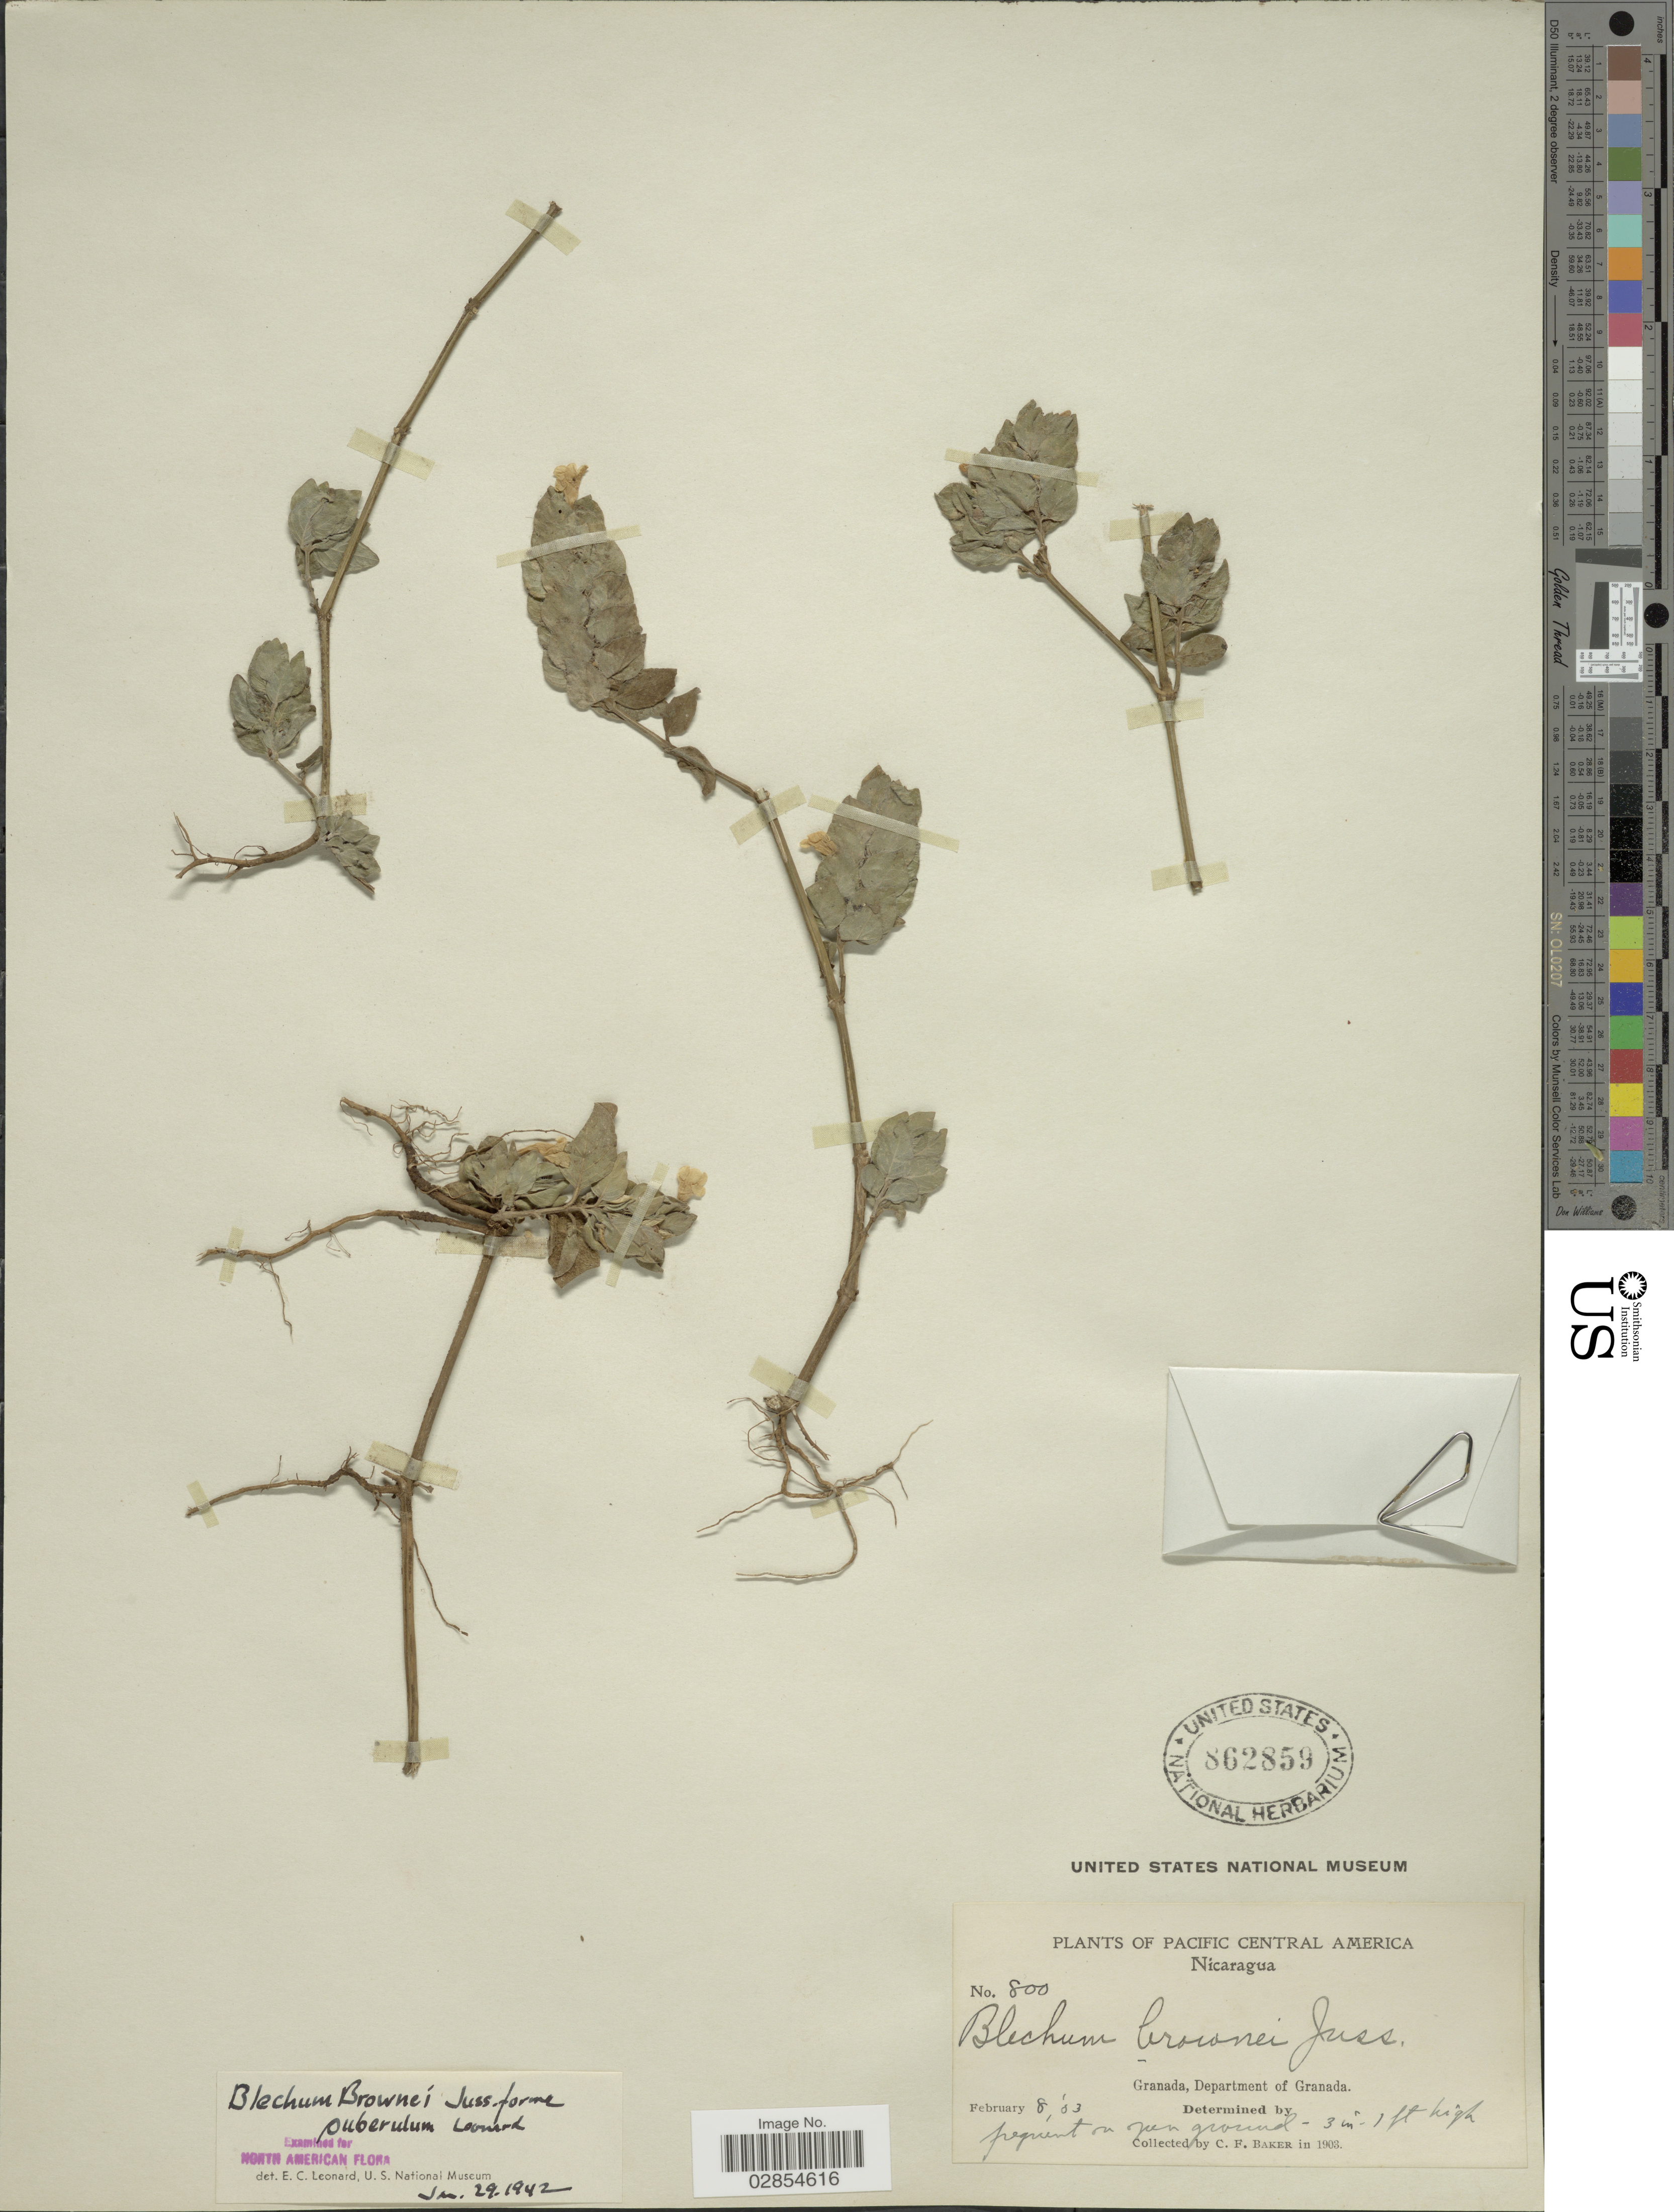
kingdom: Plantae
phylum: Tracheophyta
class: Magnoliopsida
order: Lamiales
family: Acanthaceae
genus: Blechum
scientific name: Blechum pyramidatum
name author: (Lam.) Urb.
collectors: C. F. Baker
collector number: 800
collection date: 1903-02-08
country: Nicaragua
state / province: Granada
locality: Pacific Central America. Granada, Department of Granada.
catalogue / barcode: US 862859